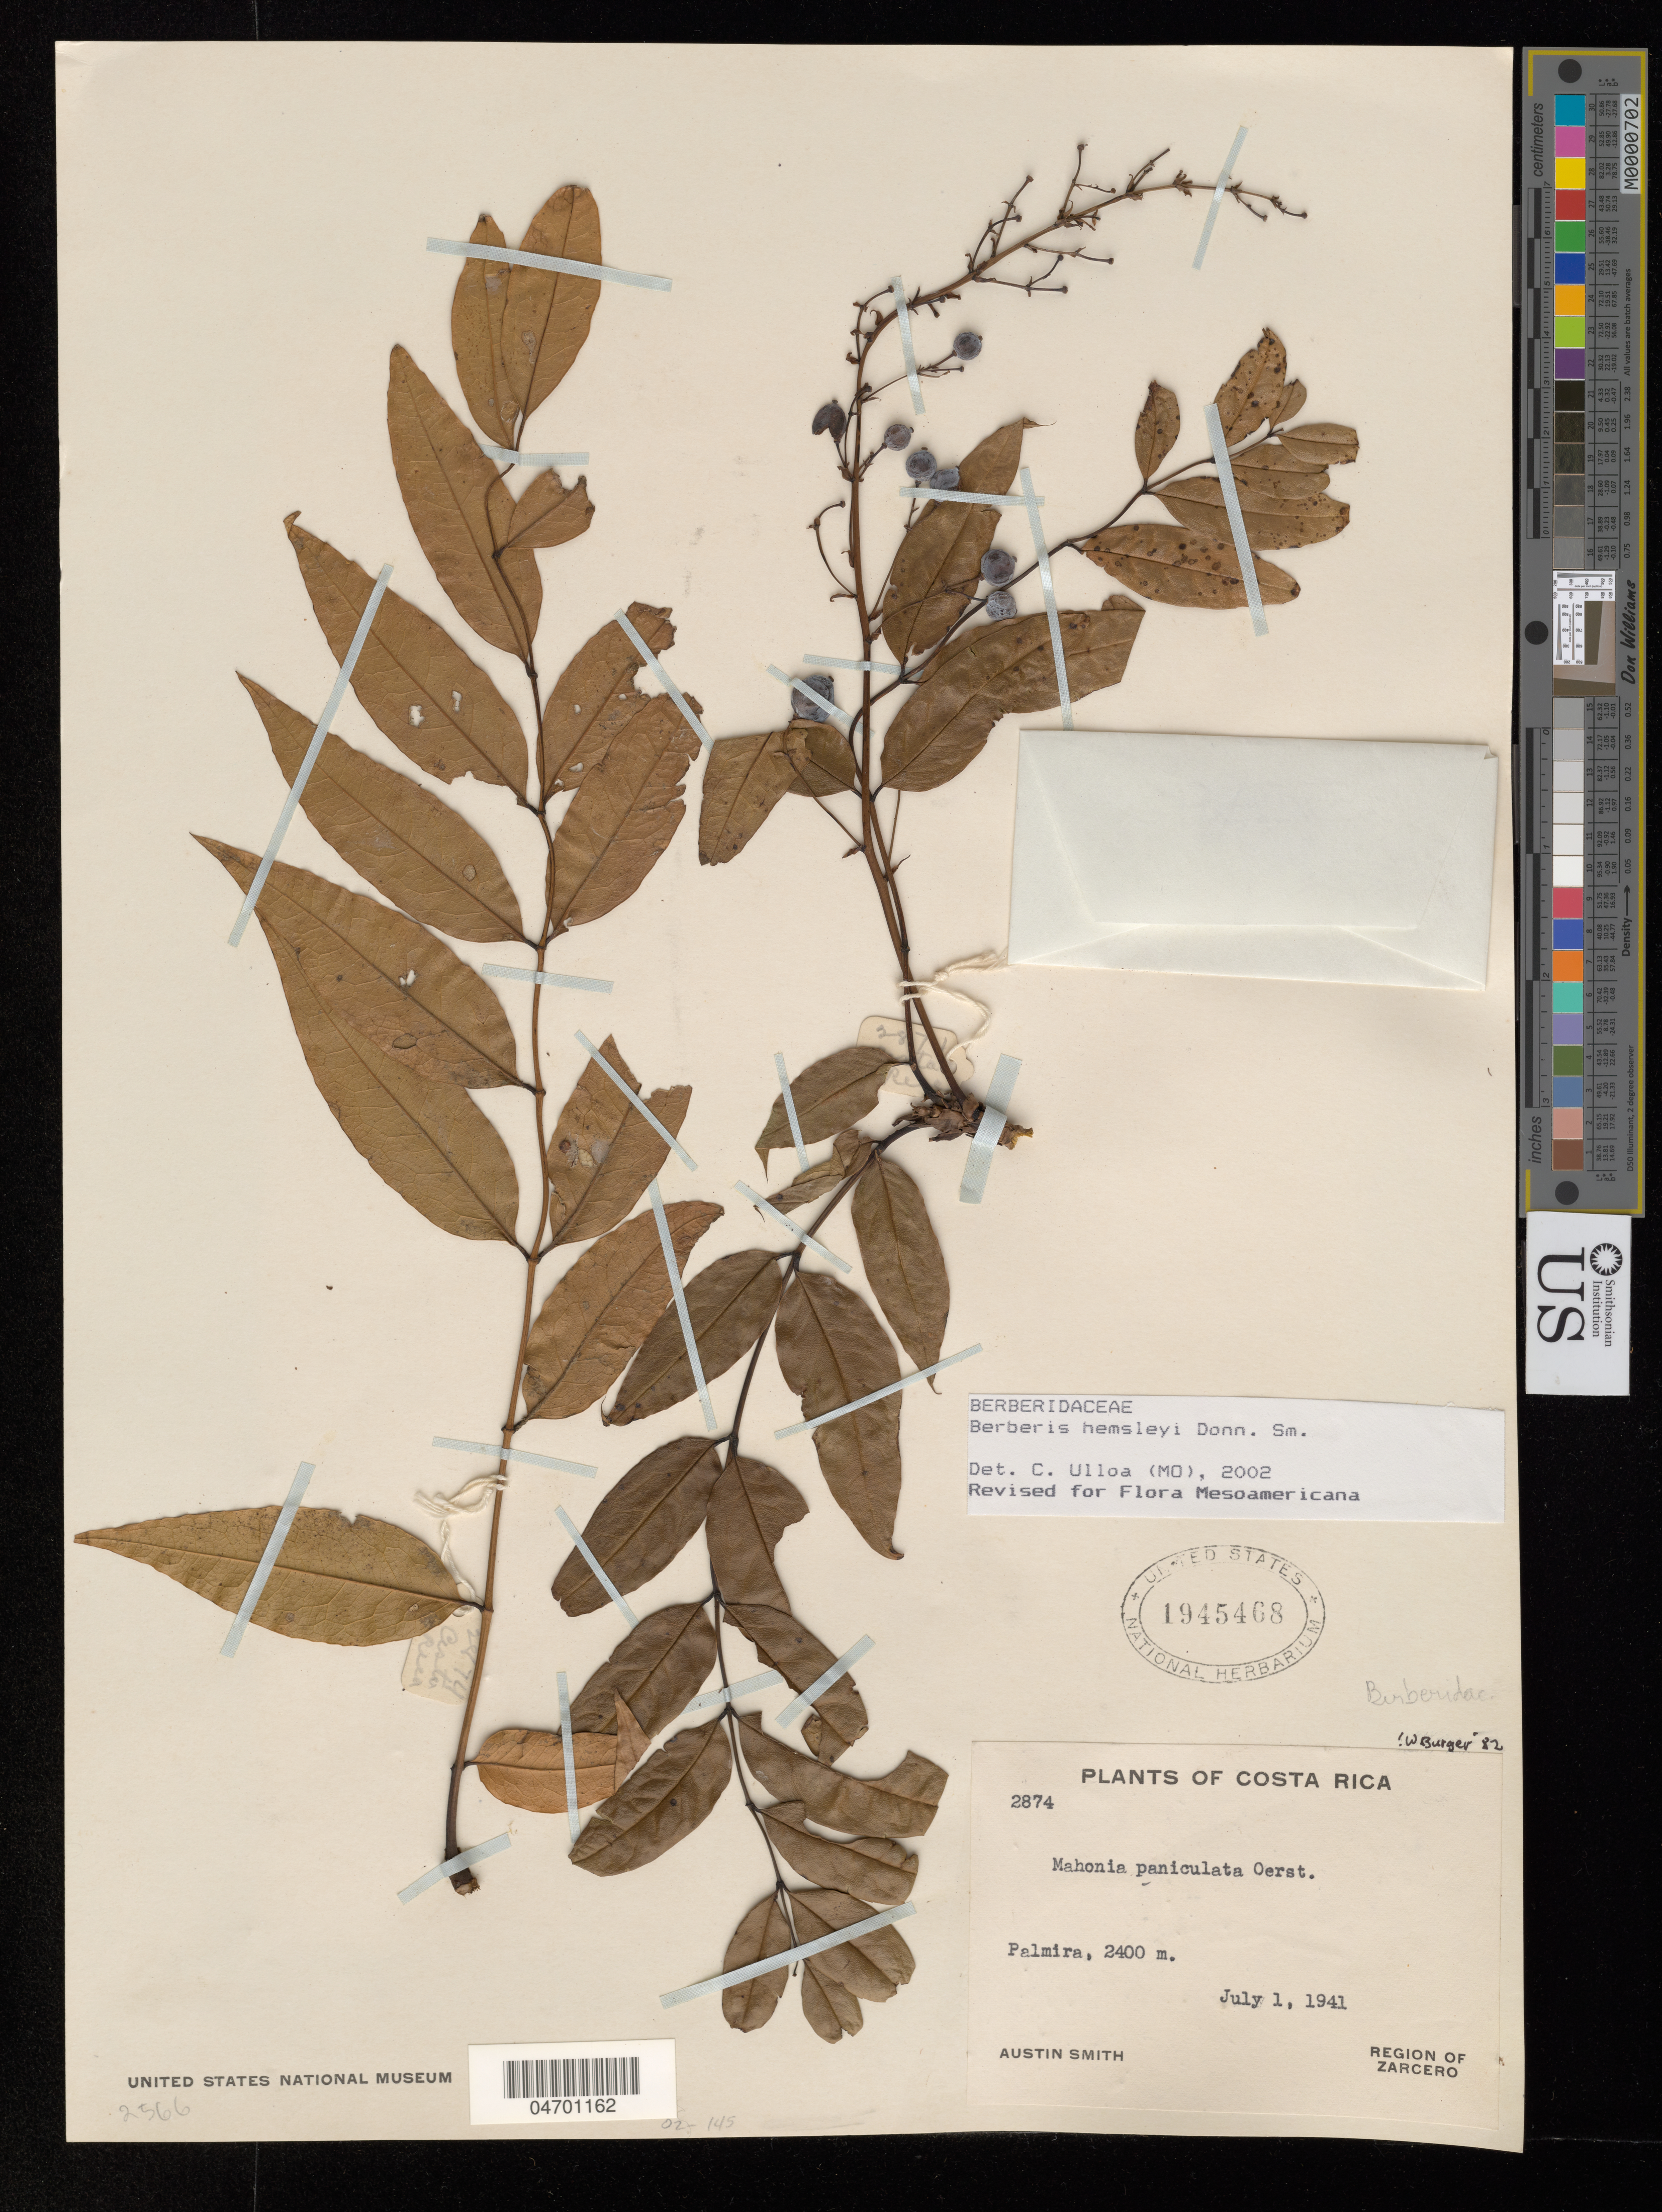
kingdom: Plantae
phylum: Tracheophyta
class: Magnoliopsida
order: Ranunculales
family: Berberidaceae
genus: Berberis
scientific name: Berberis hemsleyi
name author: Donn. Sm.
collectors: Aust P. Smith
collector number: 2874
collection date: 1941-07-01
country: Costa Rica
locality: Palmira.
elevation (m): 2400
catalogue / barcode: US 1945468